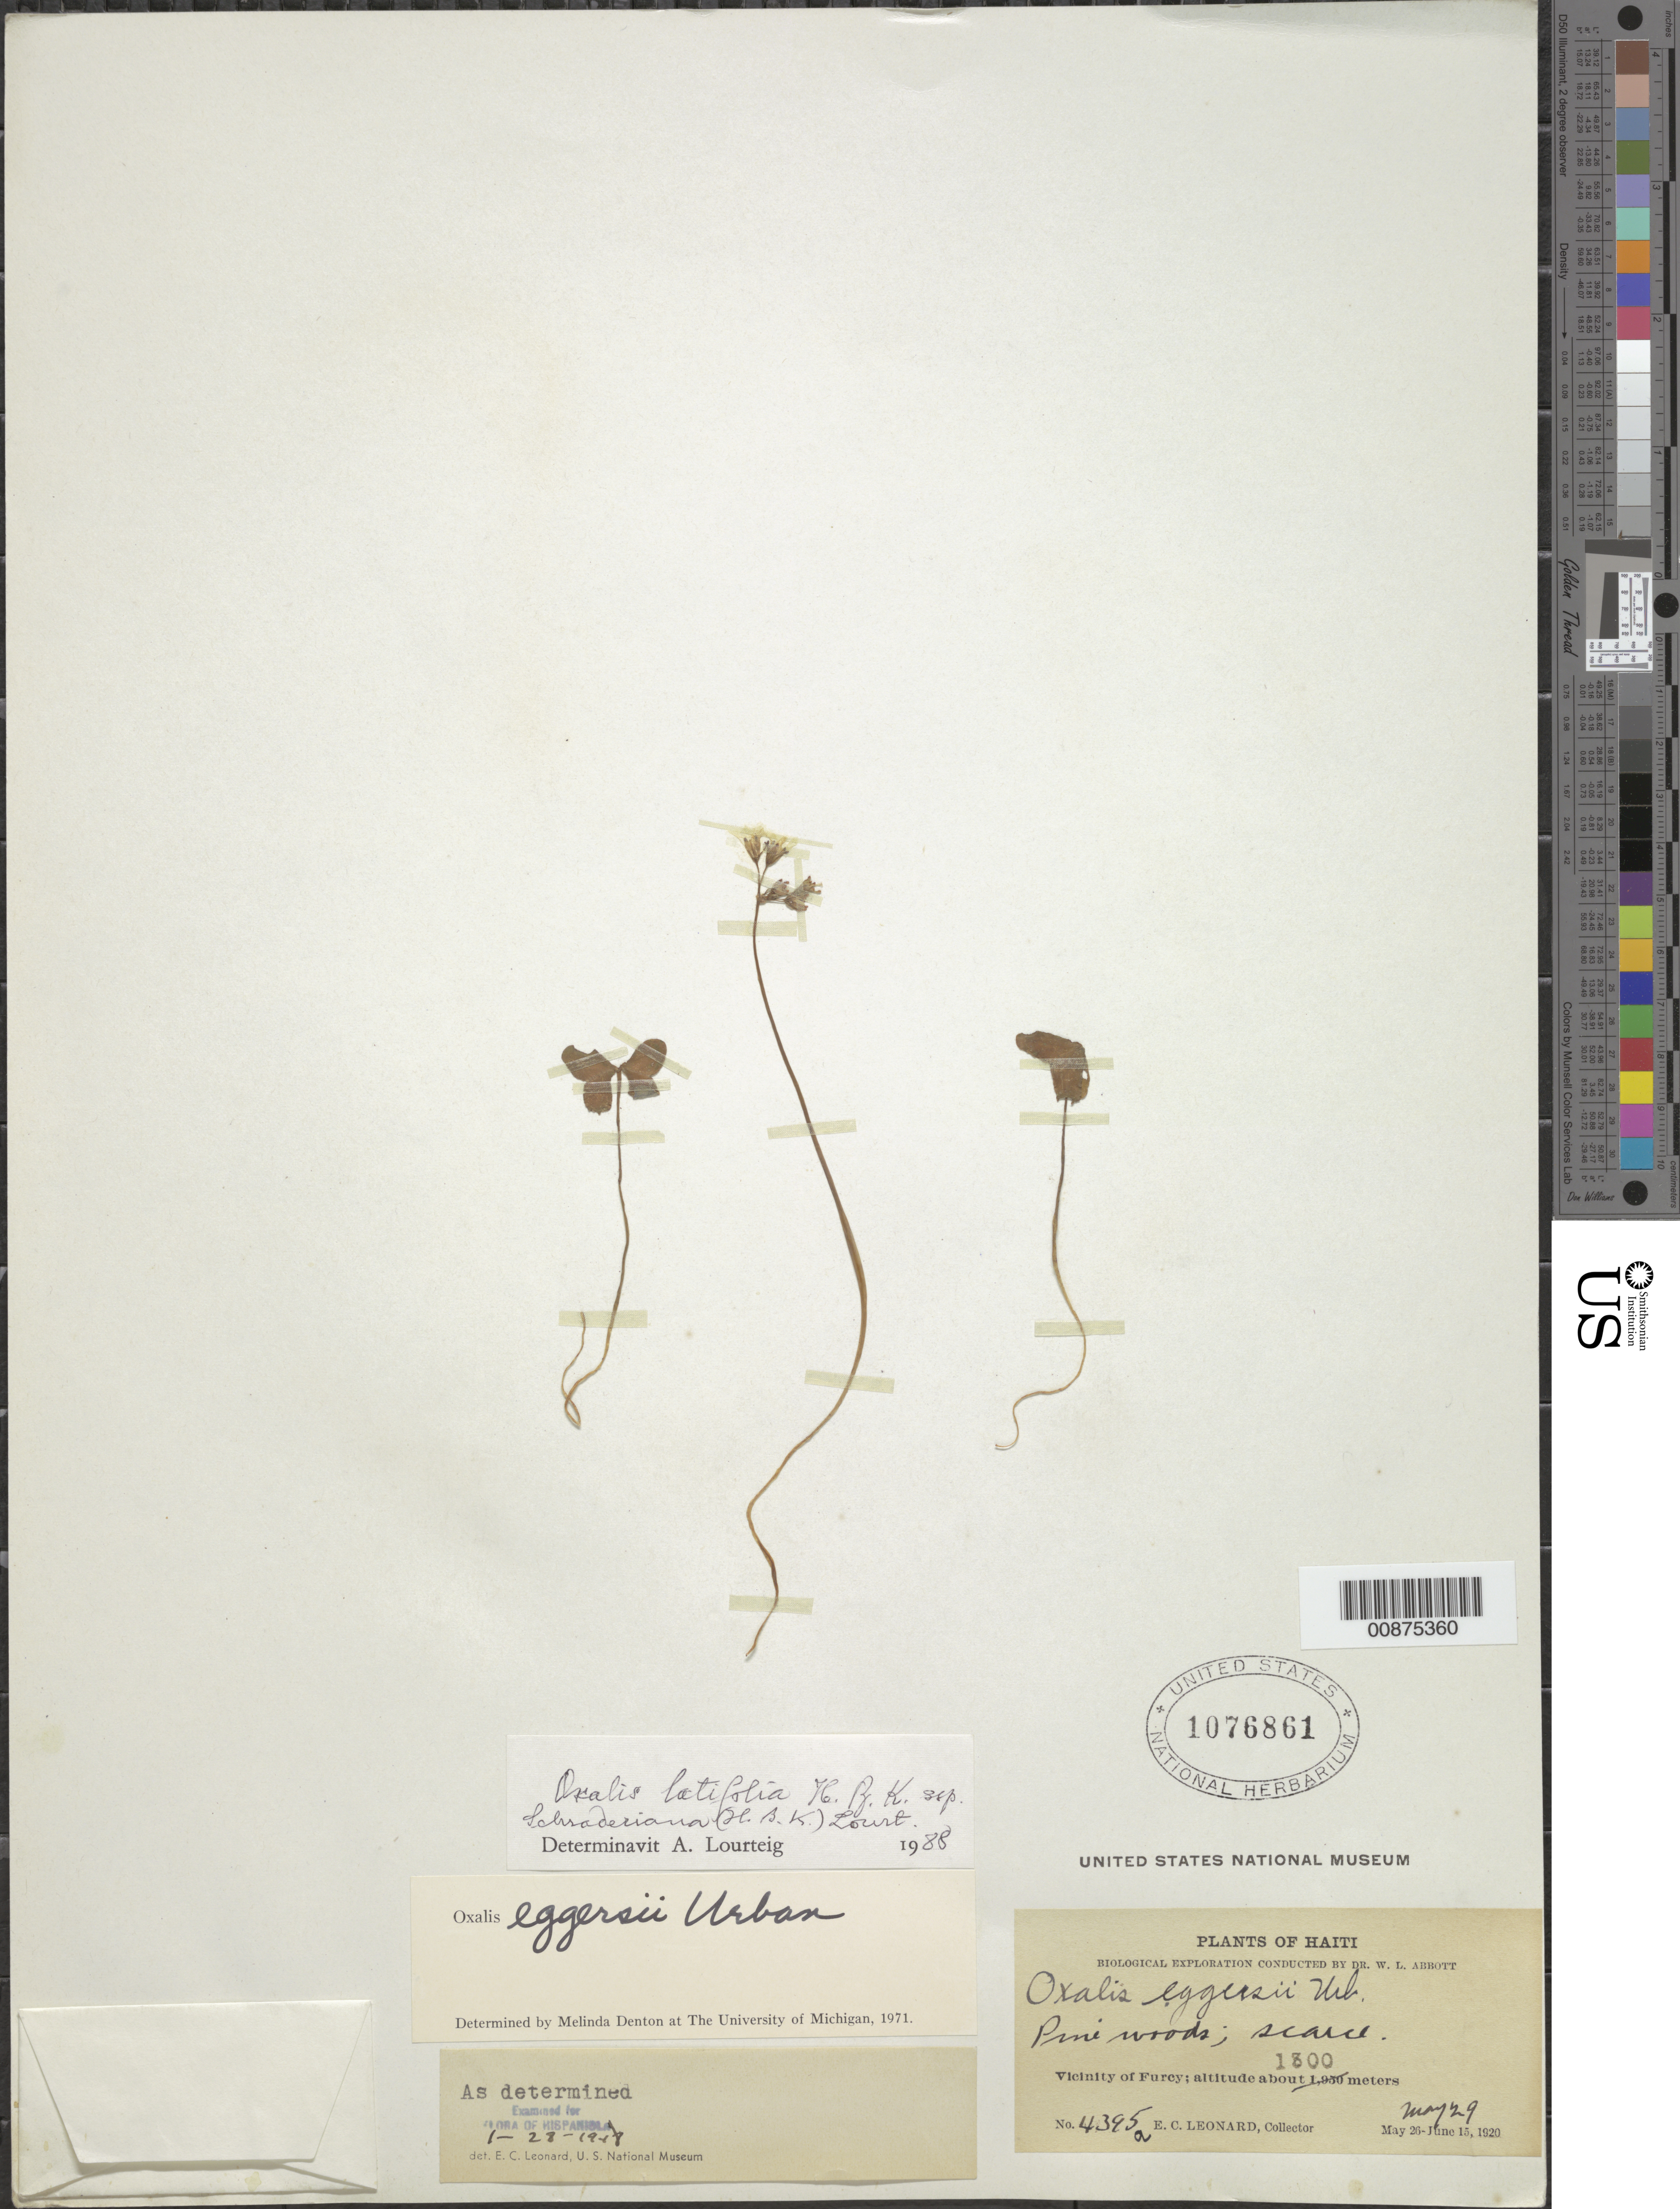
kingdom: Plantae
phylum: Tracheophyta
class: Magnoliopsida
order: Oxalidales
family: Oxalidaceae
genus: Oxalis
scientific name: Oxalis latifolia subsp. schraderiana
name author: (Kunth) Lourteig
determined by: Lourteig, A.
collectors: E. C. Leonard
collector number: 4395a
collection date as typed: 29 May 1920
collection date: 1920-05-29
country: Haiti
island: Hispaniola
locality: Vicinity of Furcy.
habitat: Pine woods.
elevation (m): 1300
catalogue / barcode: US 1076861